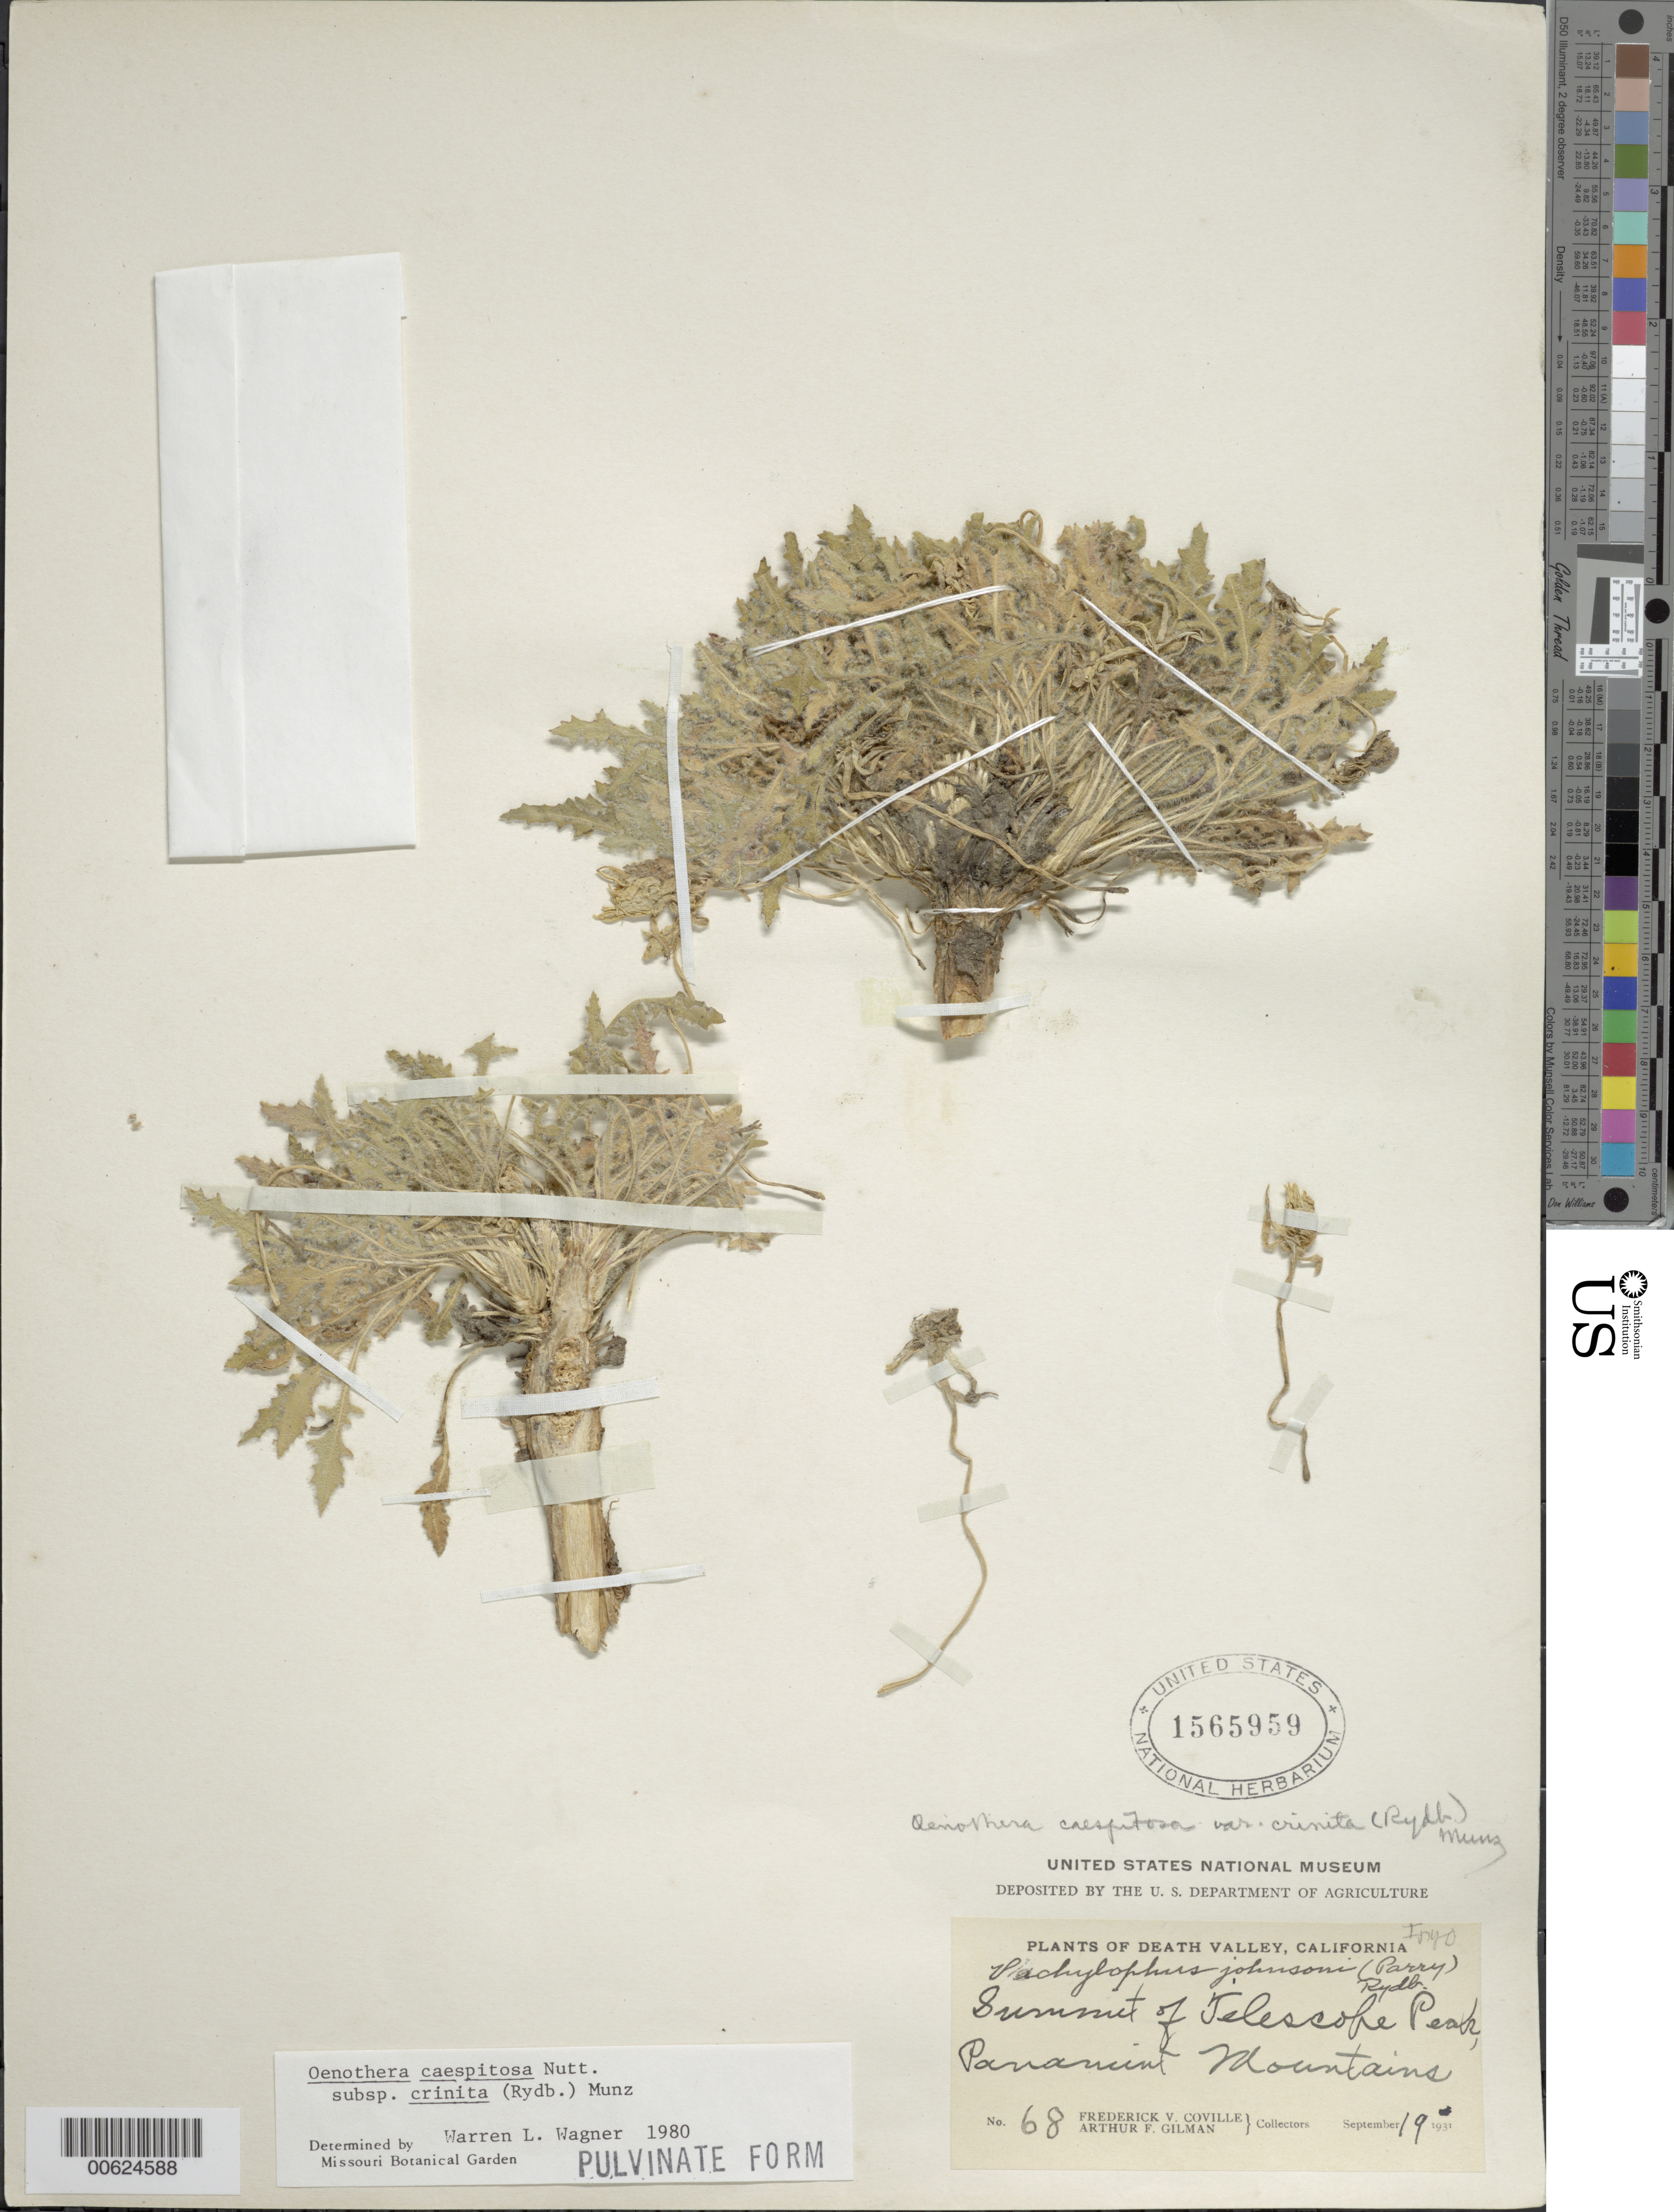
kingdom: Plantae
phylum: Tracheophyta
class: Magnoliopsida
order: Myrtales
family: Onagraceae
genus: Oenothera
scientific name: Oenothera cespitosa subsp. crinita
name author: (Rydb.) Munz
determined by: Wagner, W. L., (BOT), Smithsonian Institution - National Museum of Natural History (UNITED STATES)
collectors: F. V. Coville & M. F. Gilman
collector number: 68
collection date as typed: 19 Sep 1931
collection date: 1931-09-19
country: United States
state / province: California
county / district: Inyo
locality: Summit of Telescope Peak, Panamint Mountains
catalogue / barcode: US 1565959